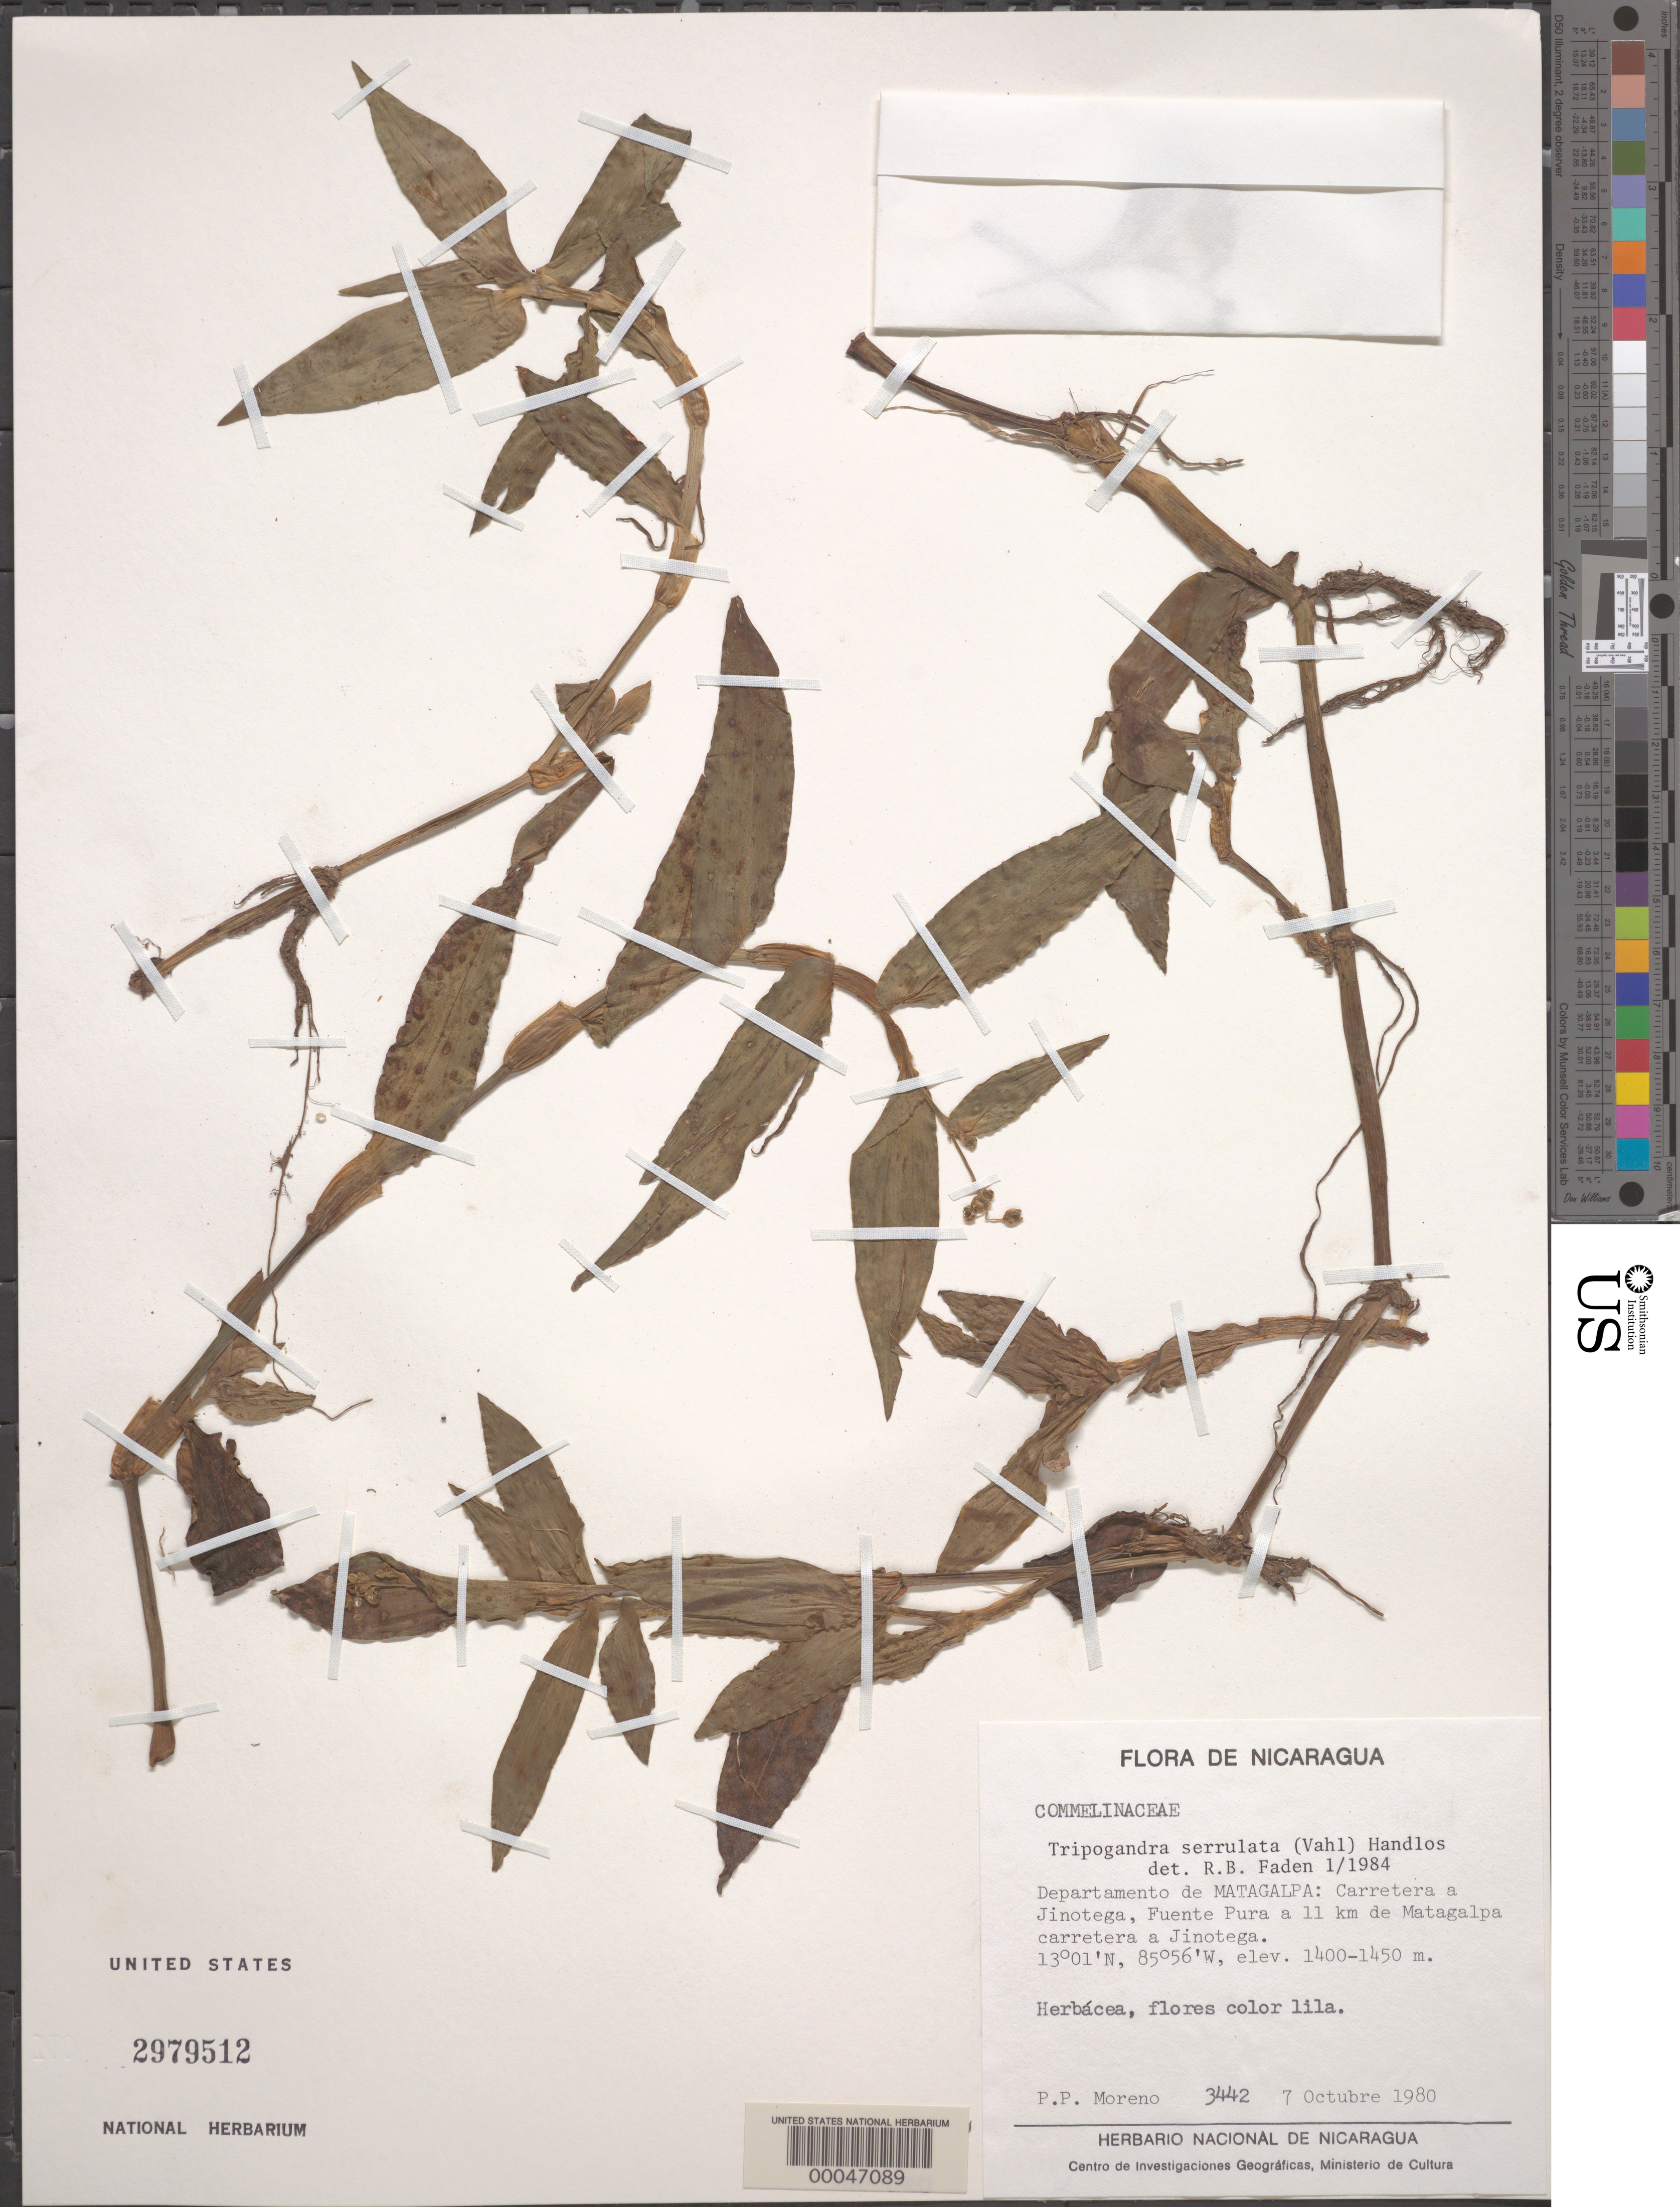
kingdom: Plantae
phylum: Tracheophyta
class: Liliopsida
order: Commelinales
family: Commelinaceae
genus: Tripogandra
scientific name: Tripogandra serrulata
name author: (Vahl) Handlos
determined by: Faden, Robert B., (US), Smithsonian Institution - National Museum of Natural History (UNITED STATES)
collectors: P. Moreno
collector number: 3442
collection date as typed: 07 Oct 1980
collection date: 1980-10-07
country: Nicaragua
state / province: Matagalpa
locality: Carretera a jinotega, fuente pura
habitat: Roadside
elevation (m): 1400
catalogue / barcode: US 2979512